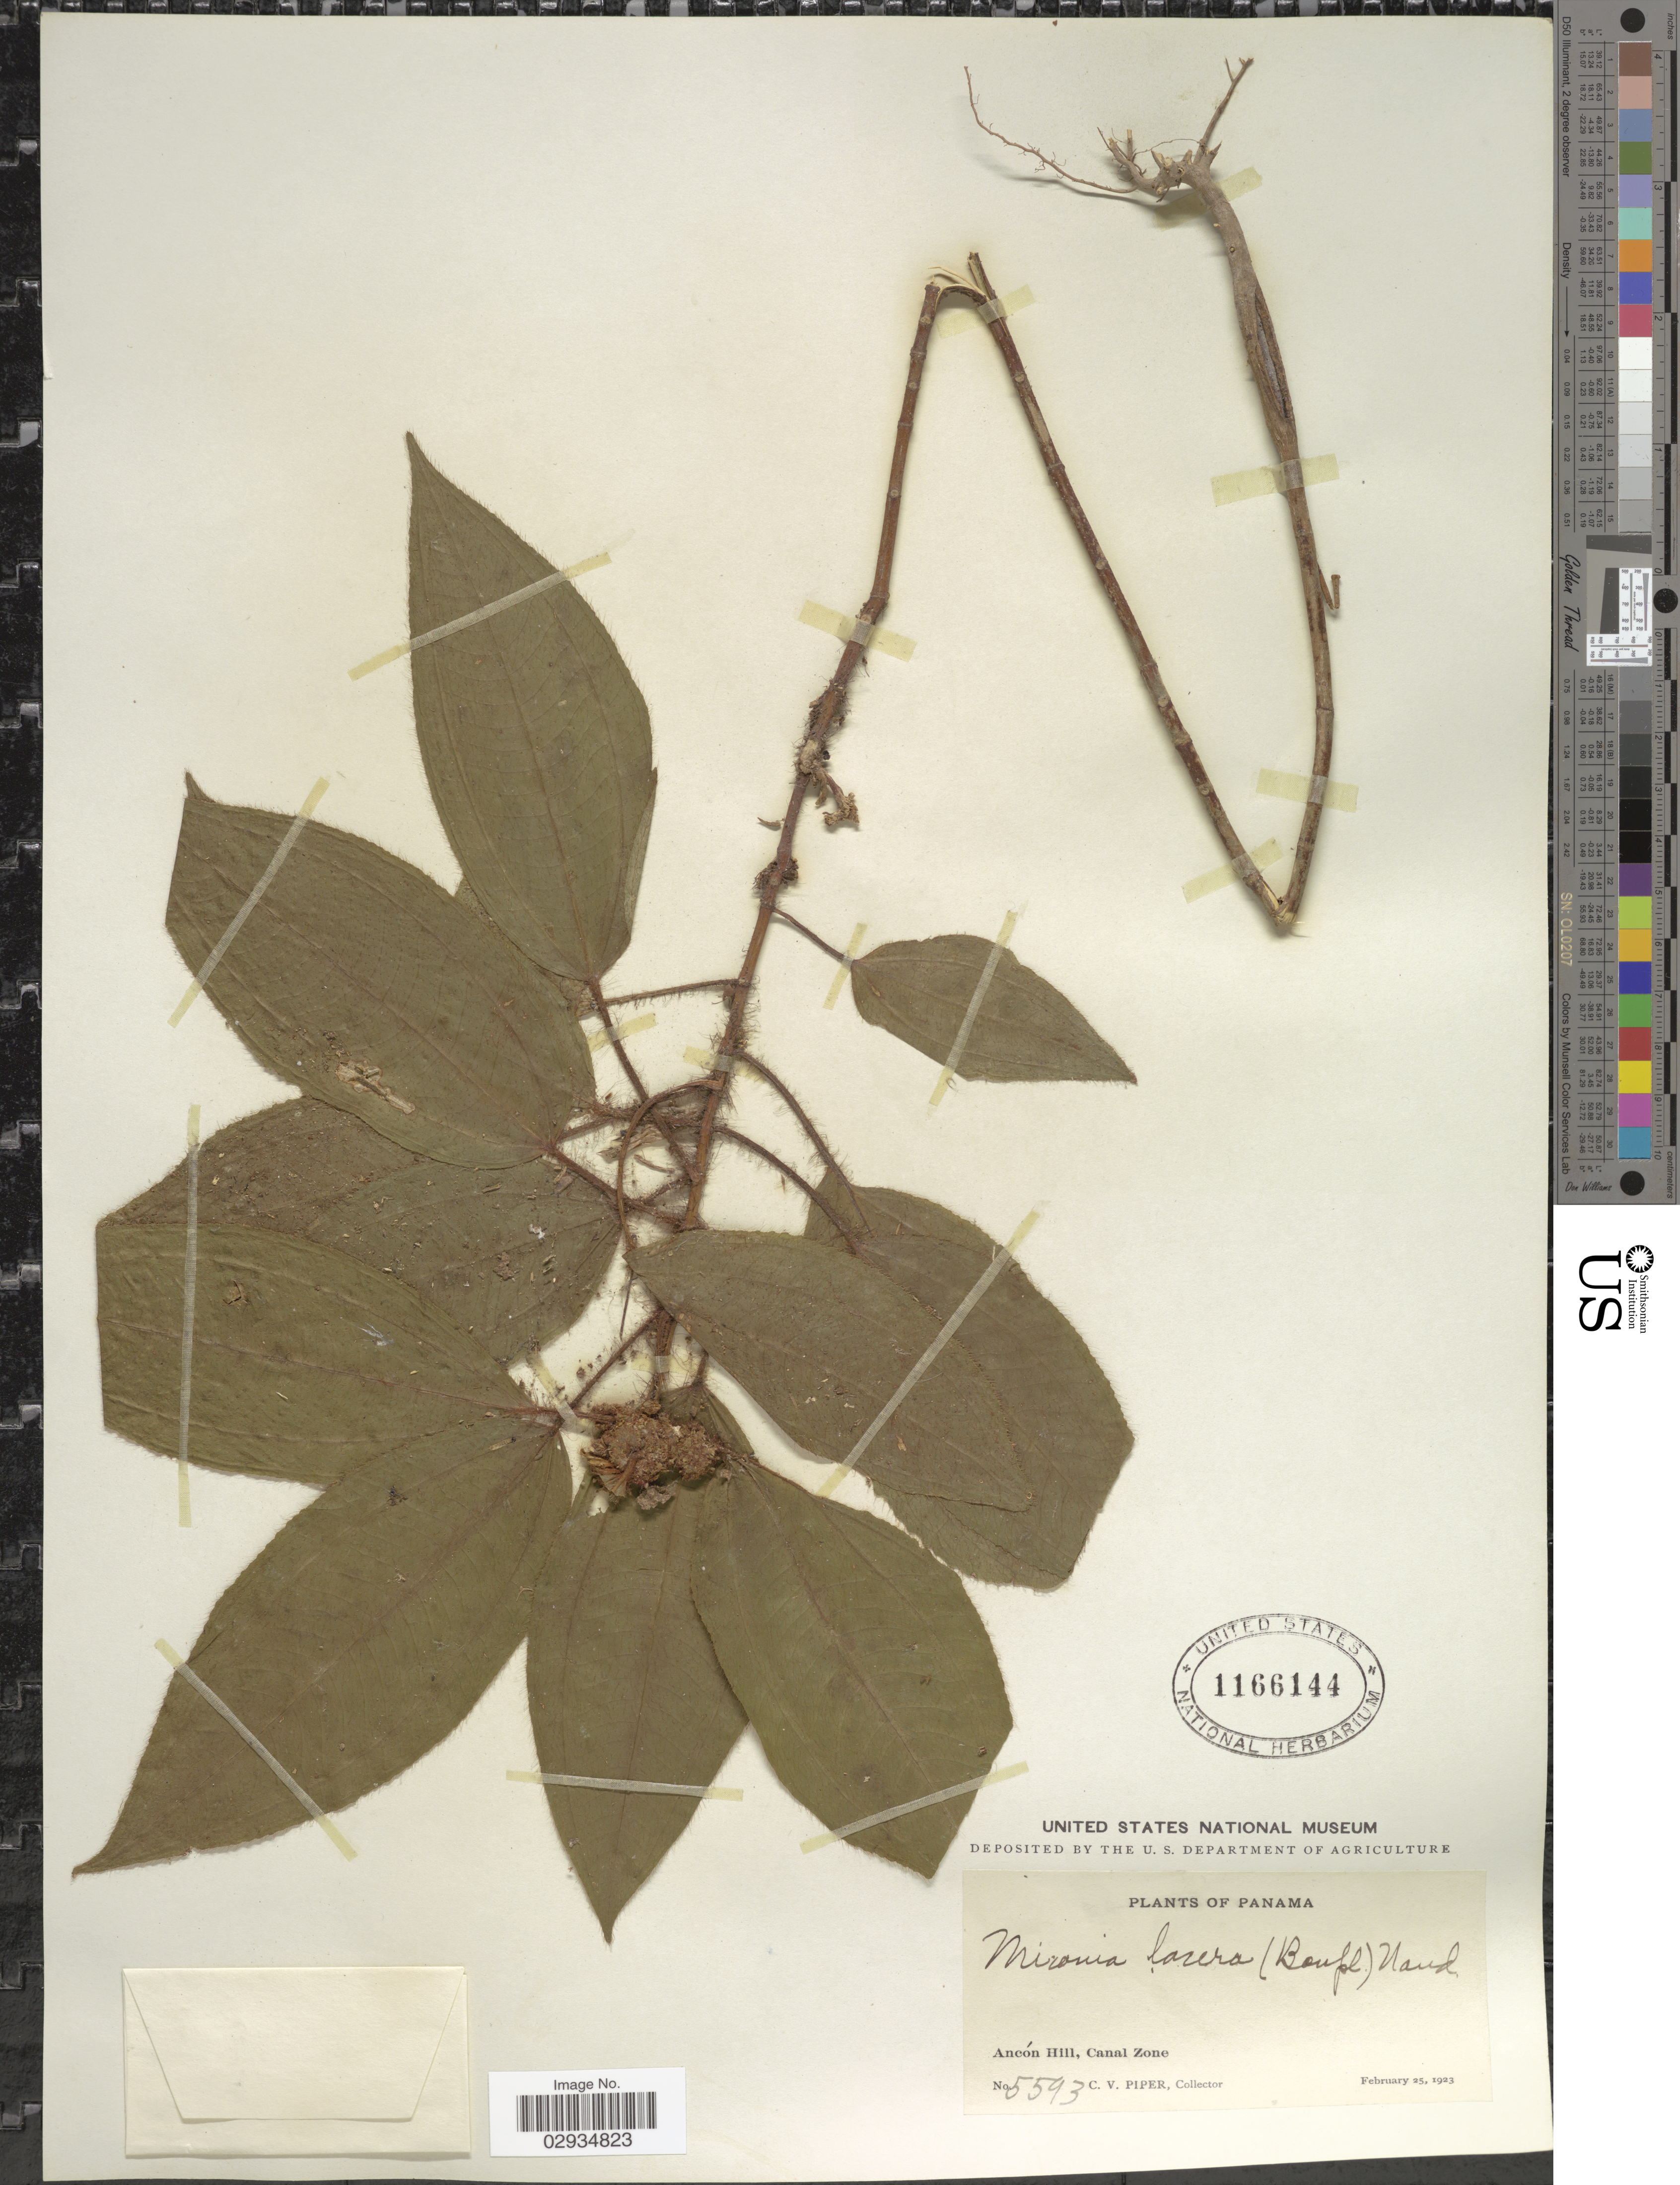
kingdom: Plantae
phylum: Tracheophyta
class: Magnoliopsida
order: Myrtales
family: Melastomataceae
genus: Miconia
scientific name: Miconia lacera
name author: (Bonpl.) Naudin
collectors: C. V. Piper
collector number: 5593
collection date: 1923-02-25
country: Panama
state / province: Colón / Panamá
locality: Ancón Hill, Canal Zone.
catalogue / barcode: US 1166144